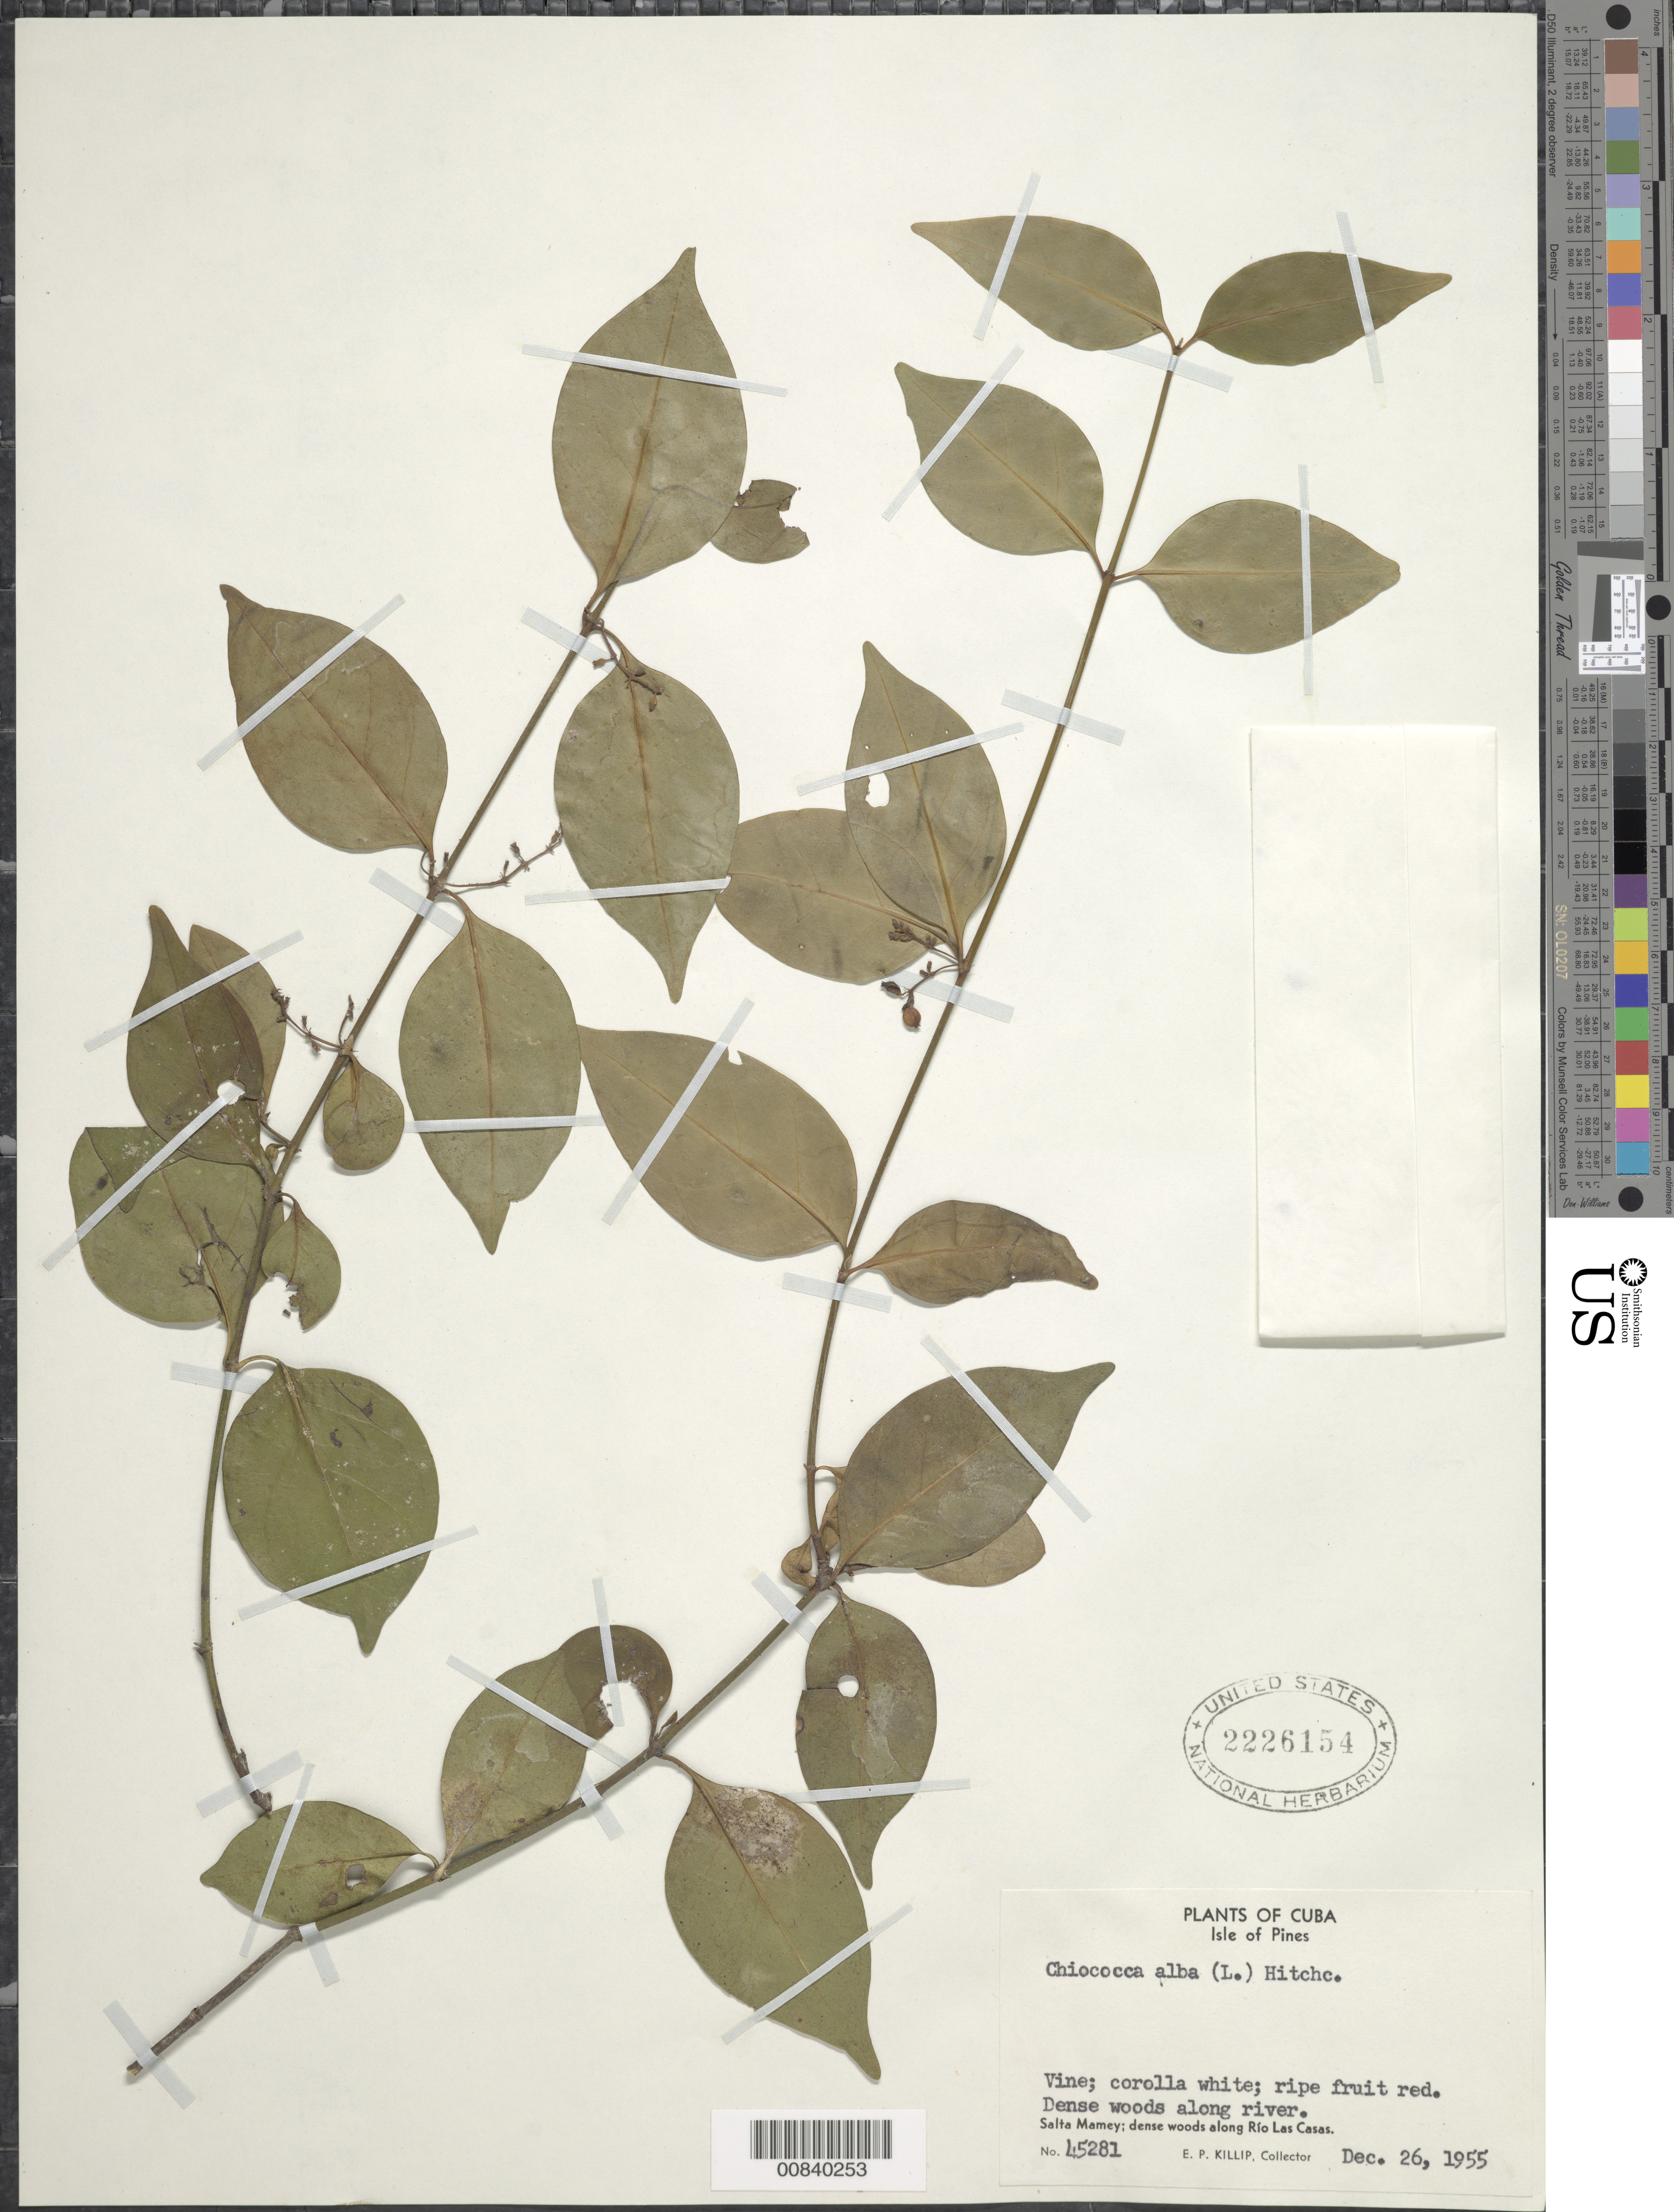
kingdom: Plantae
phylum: Tracheophyta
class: Magnoliopsida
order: Gentianales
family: Rubiaceae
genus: Chiococca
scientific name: Chiococca alba subsp. alba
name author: (L.) Hitchc.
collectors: E. P. Killip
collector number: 45281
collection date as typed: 26 Dec 1955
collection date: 1955-12-26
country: Cuba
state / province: Isla de La Juventud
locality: Salta Mamey, along Rio Las Casas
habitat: Dense woods along river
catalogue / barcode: US 2226154